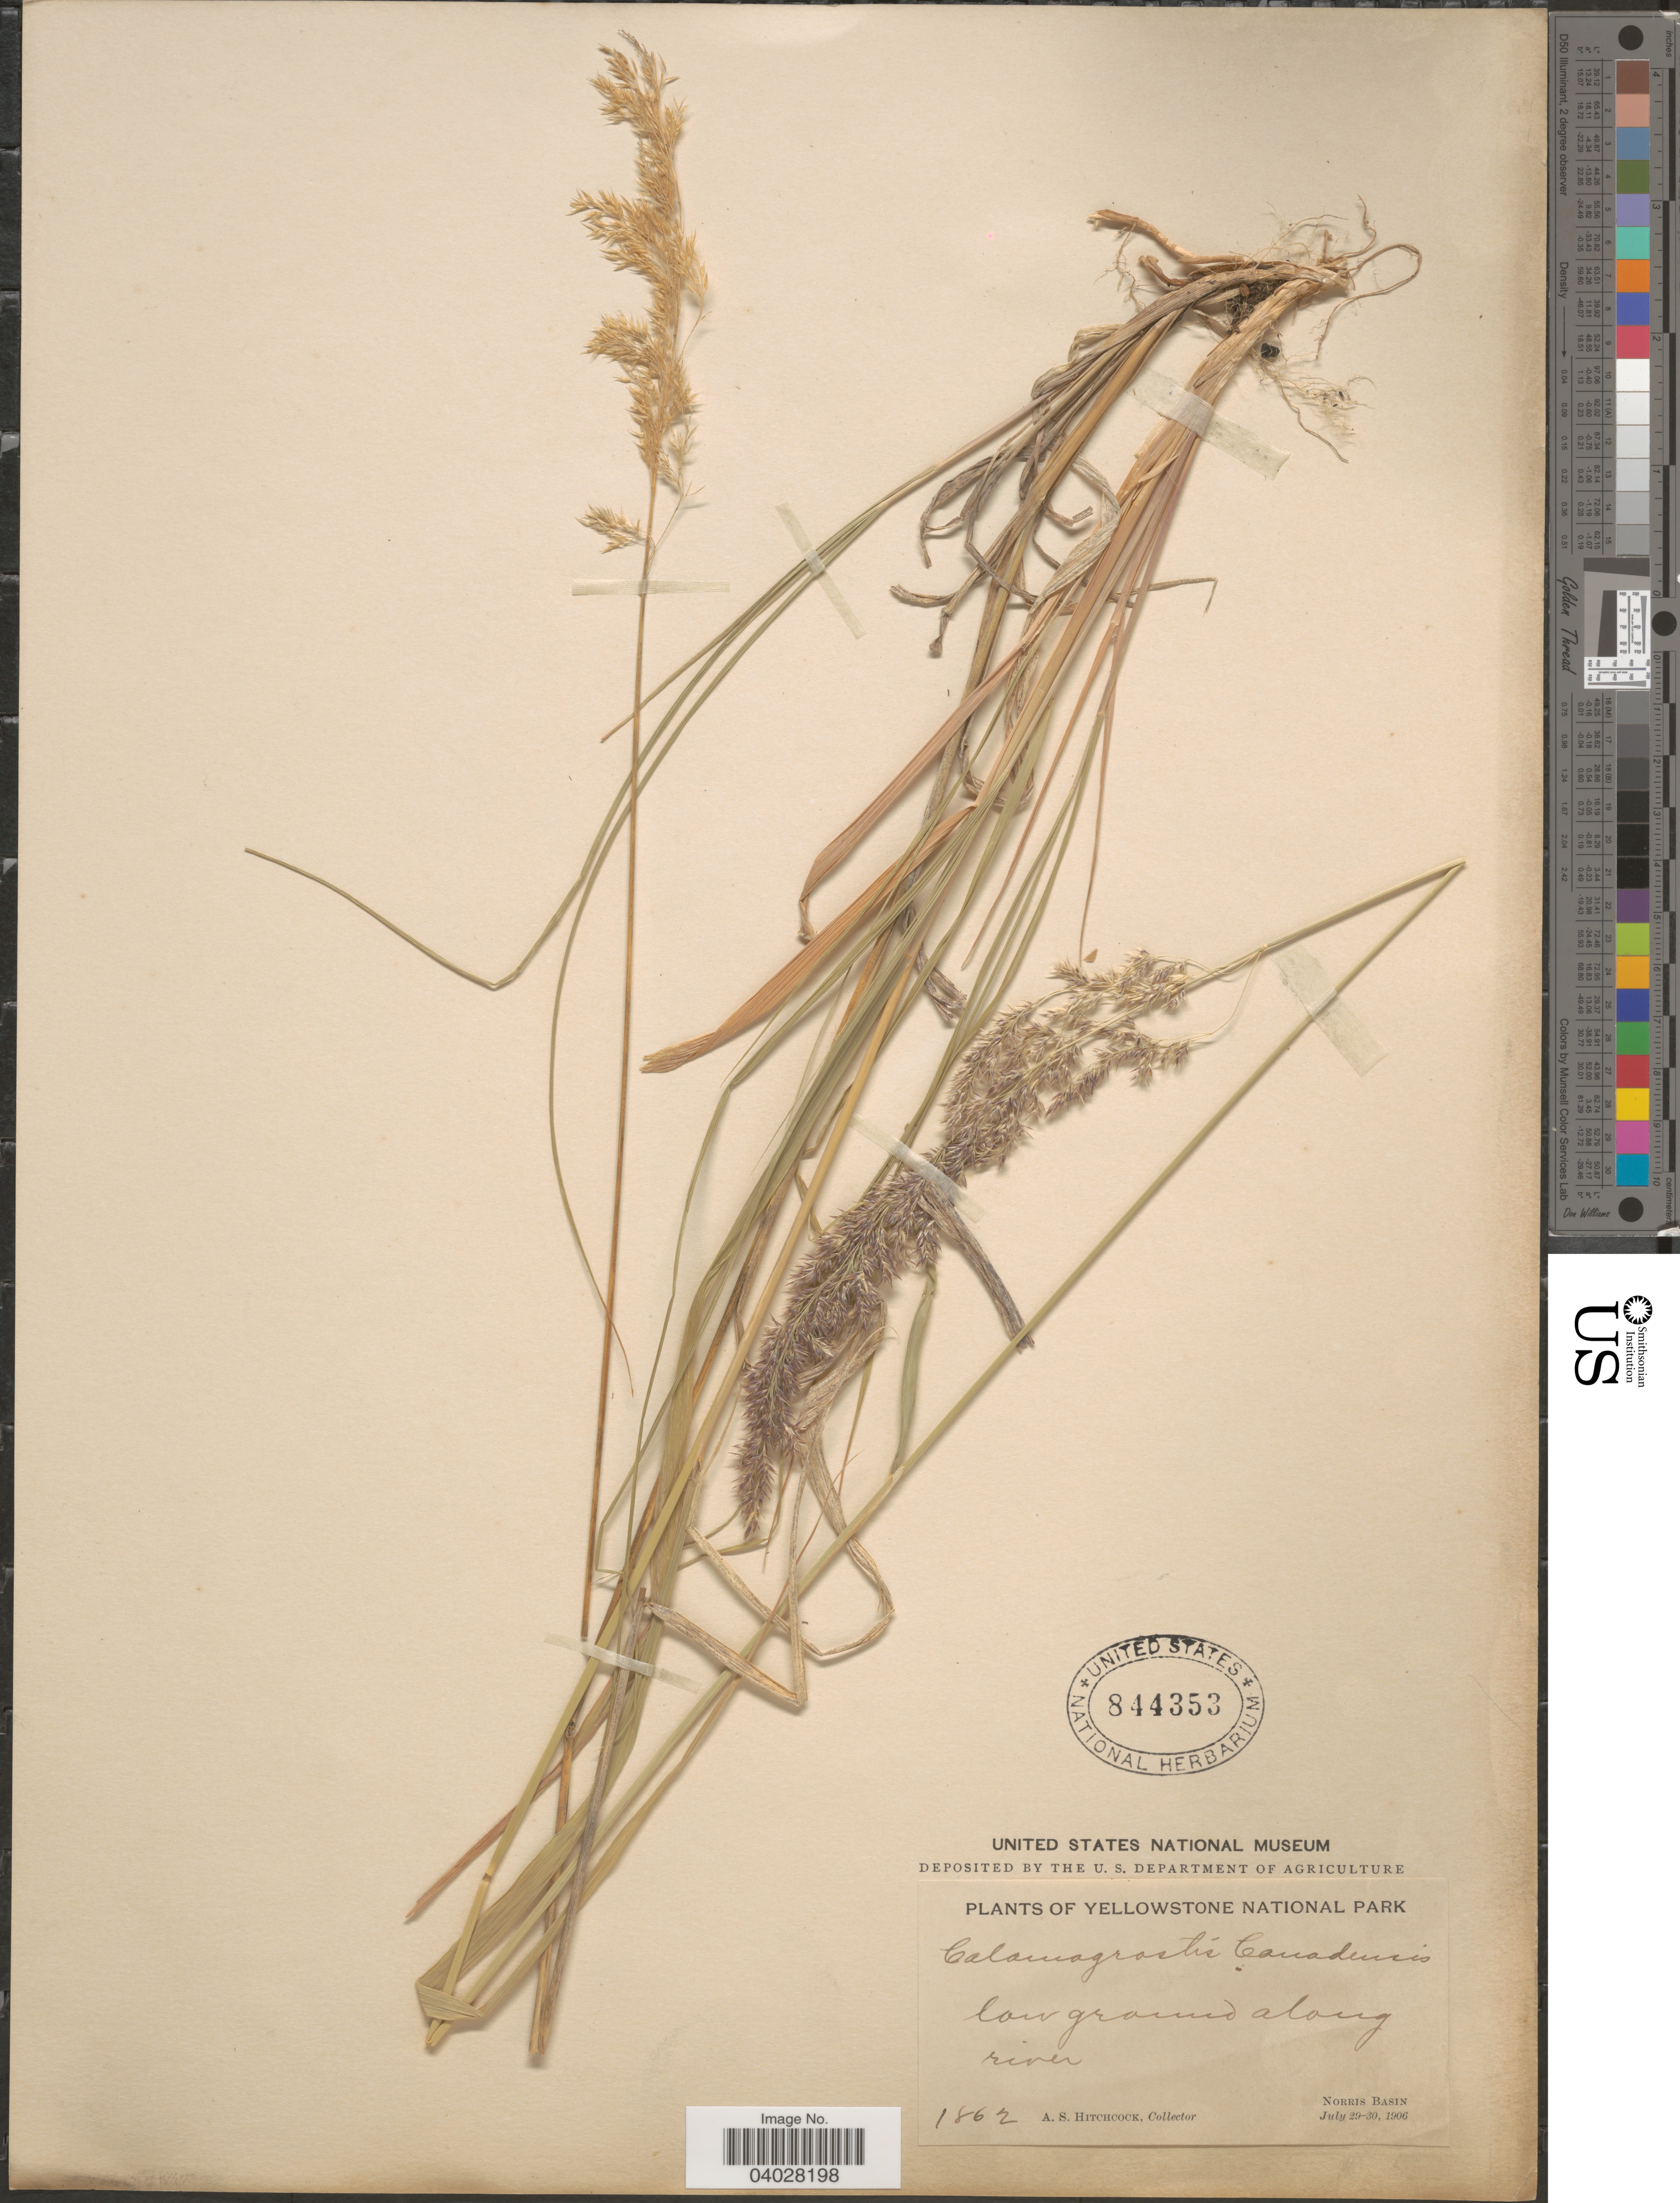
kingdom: Plantae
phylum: Tracheophyta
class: Liliopsida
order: Poales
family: Poaceae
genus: Calamagrostis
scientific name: Calamagrostis canadensis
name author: (Michx.) P. Beauv.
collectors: A. S. Hitchcock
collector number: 1862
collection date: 1906-07-29/1906-07-30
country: United States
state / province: Wyoming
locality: Yellowstone National Park. Along river. Norris Basin.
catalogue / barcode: US 844353